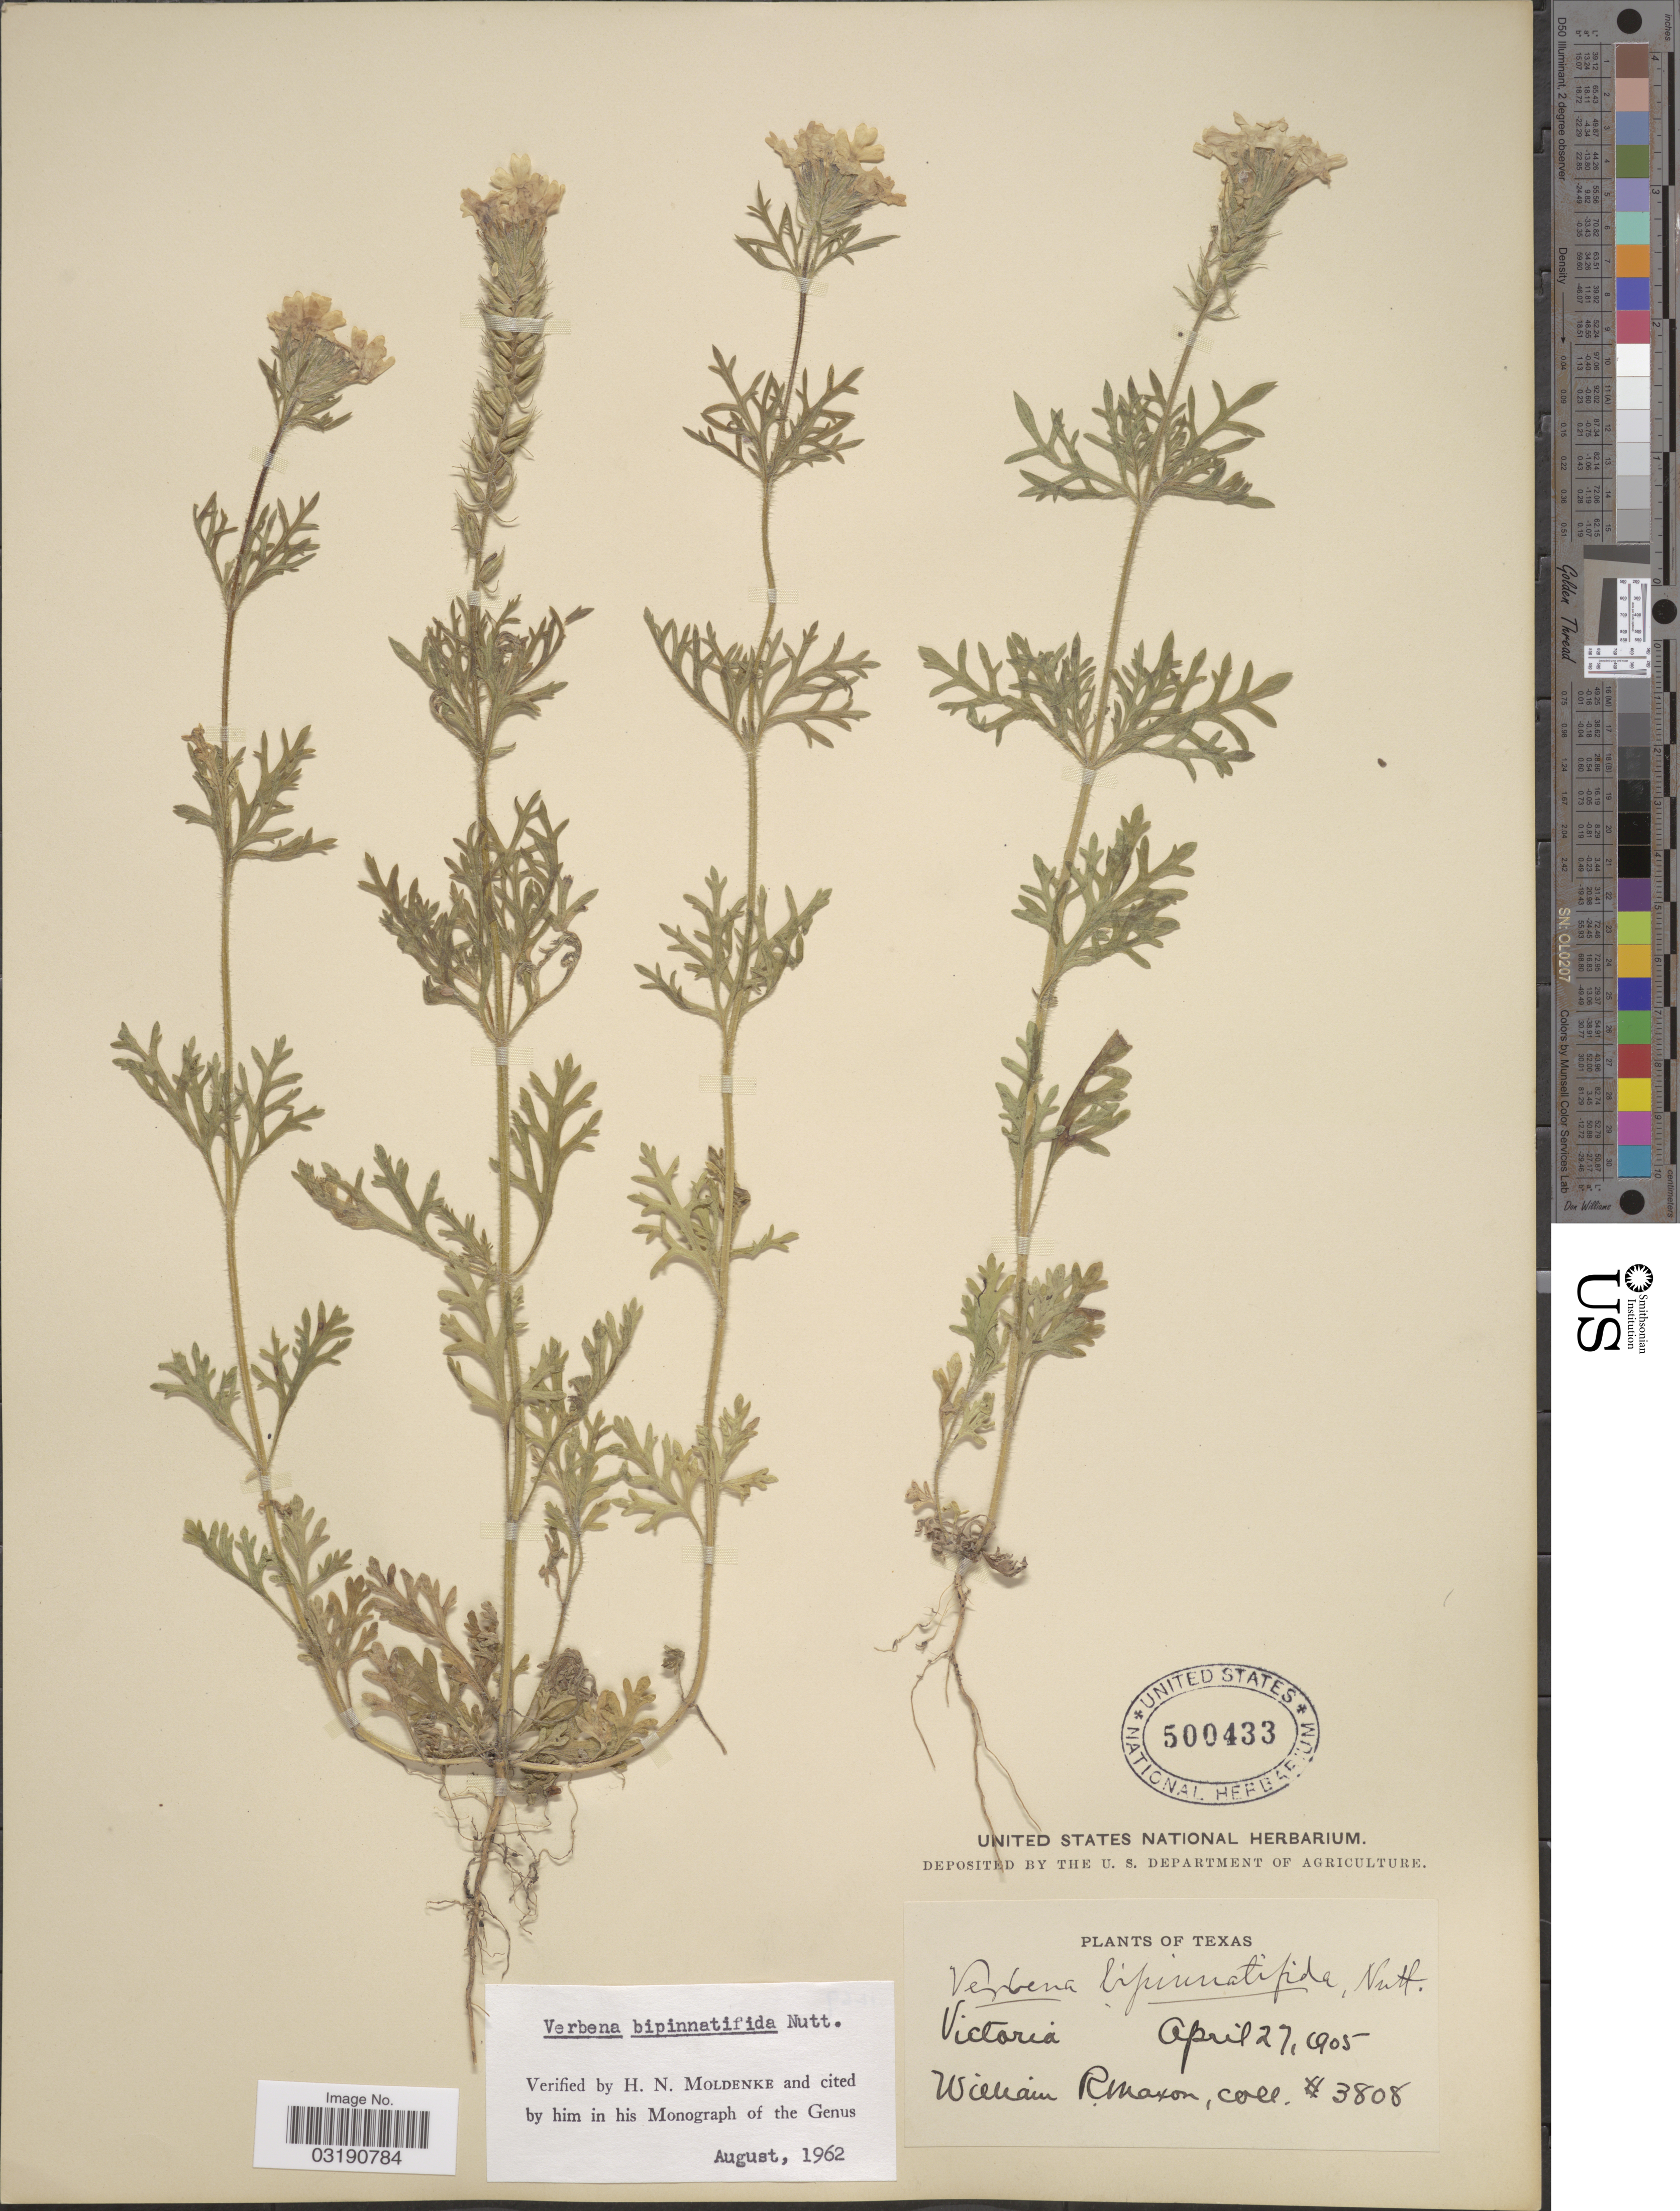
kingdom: Plantae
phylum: Tracheophyta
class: Magnoliopsida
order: Lamiales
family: Verbenaceae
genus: Verbena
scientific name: Verbena bipinnatifida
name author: (Schauer) Nutt.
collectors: W. R. Maxon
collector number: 3808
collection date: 1905-04-27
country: United States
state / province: Texas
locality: Victoria.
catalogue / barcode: US 500433